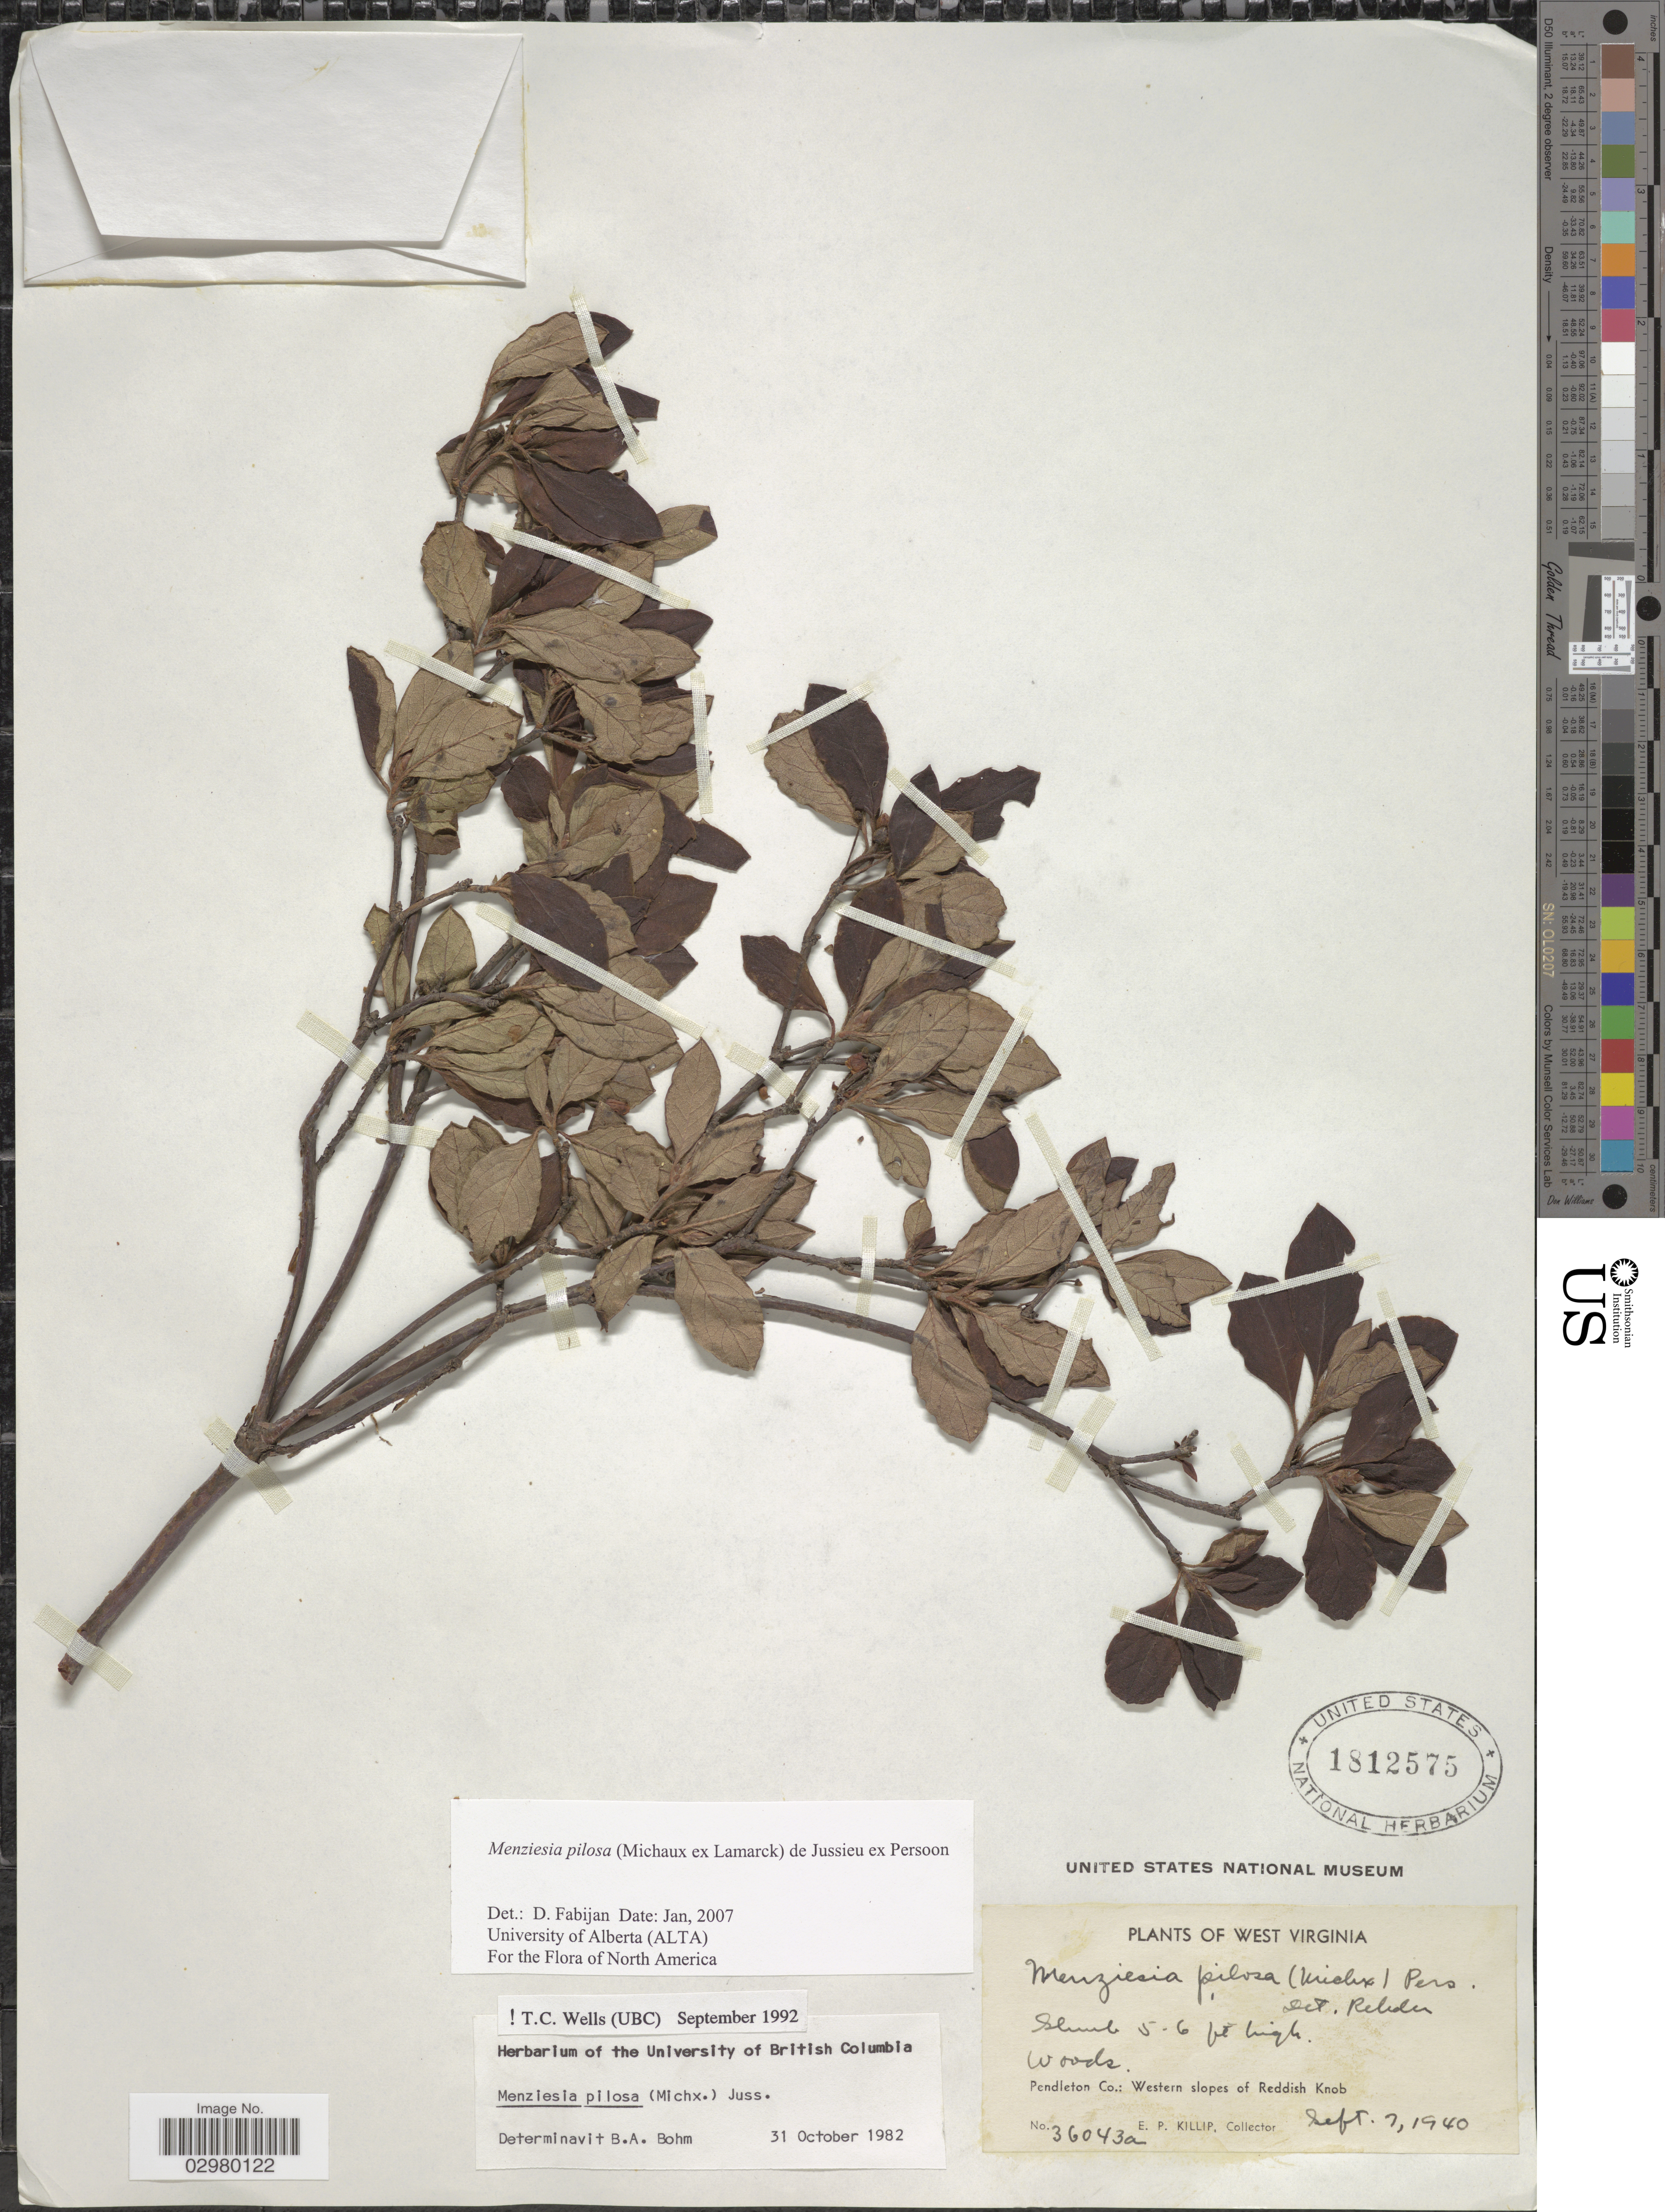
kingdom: Plantae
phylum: Tracheophyta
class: Magnoliopsida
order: Ericales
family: Ericaceae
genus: Menziesia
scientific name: Menziesia pilosa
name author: (Michx.) Juss.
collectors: E. P. Killip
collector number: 36043a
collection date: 1940-09-07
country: United States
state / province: West Virginia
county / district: Pendleton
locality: Pendleton Co.: Western slopes of Reddish Knob.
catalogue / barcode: US 1812575